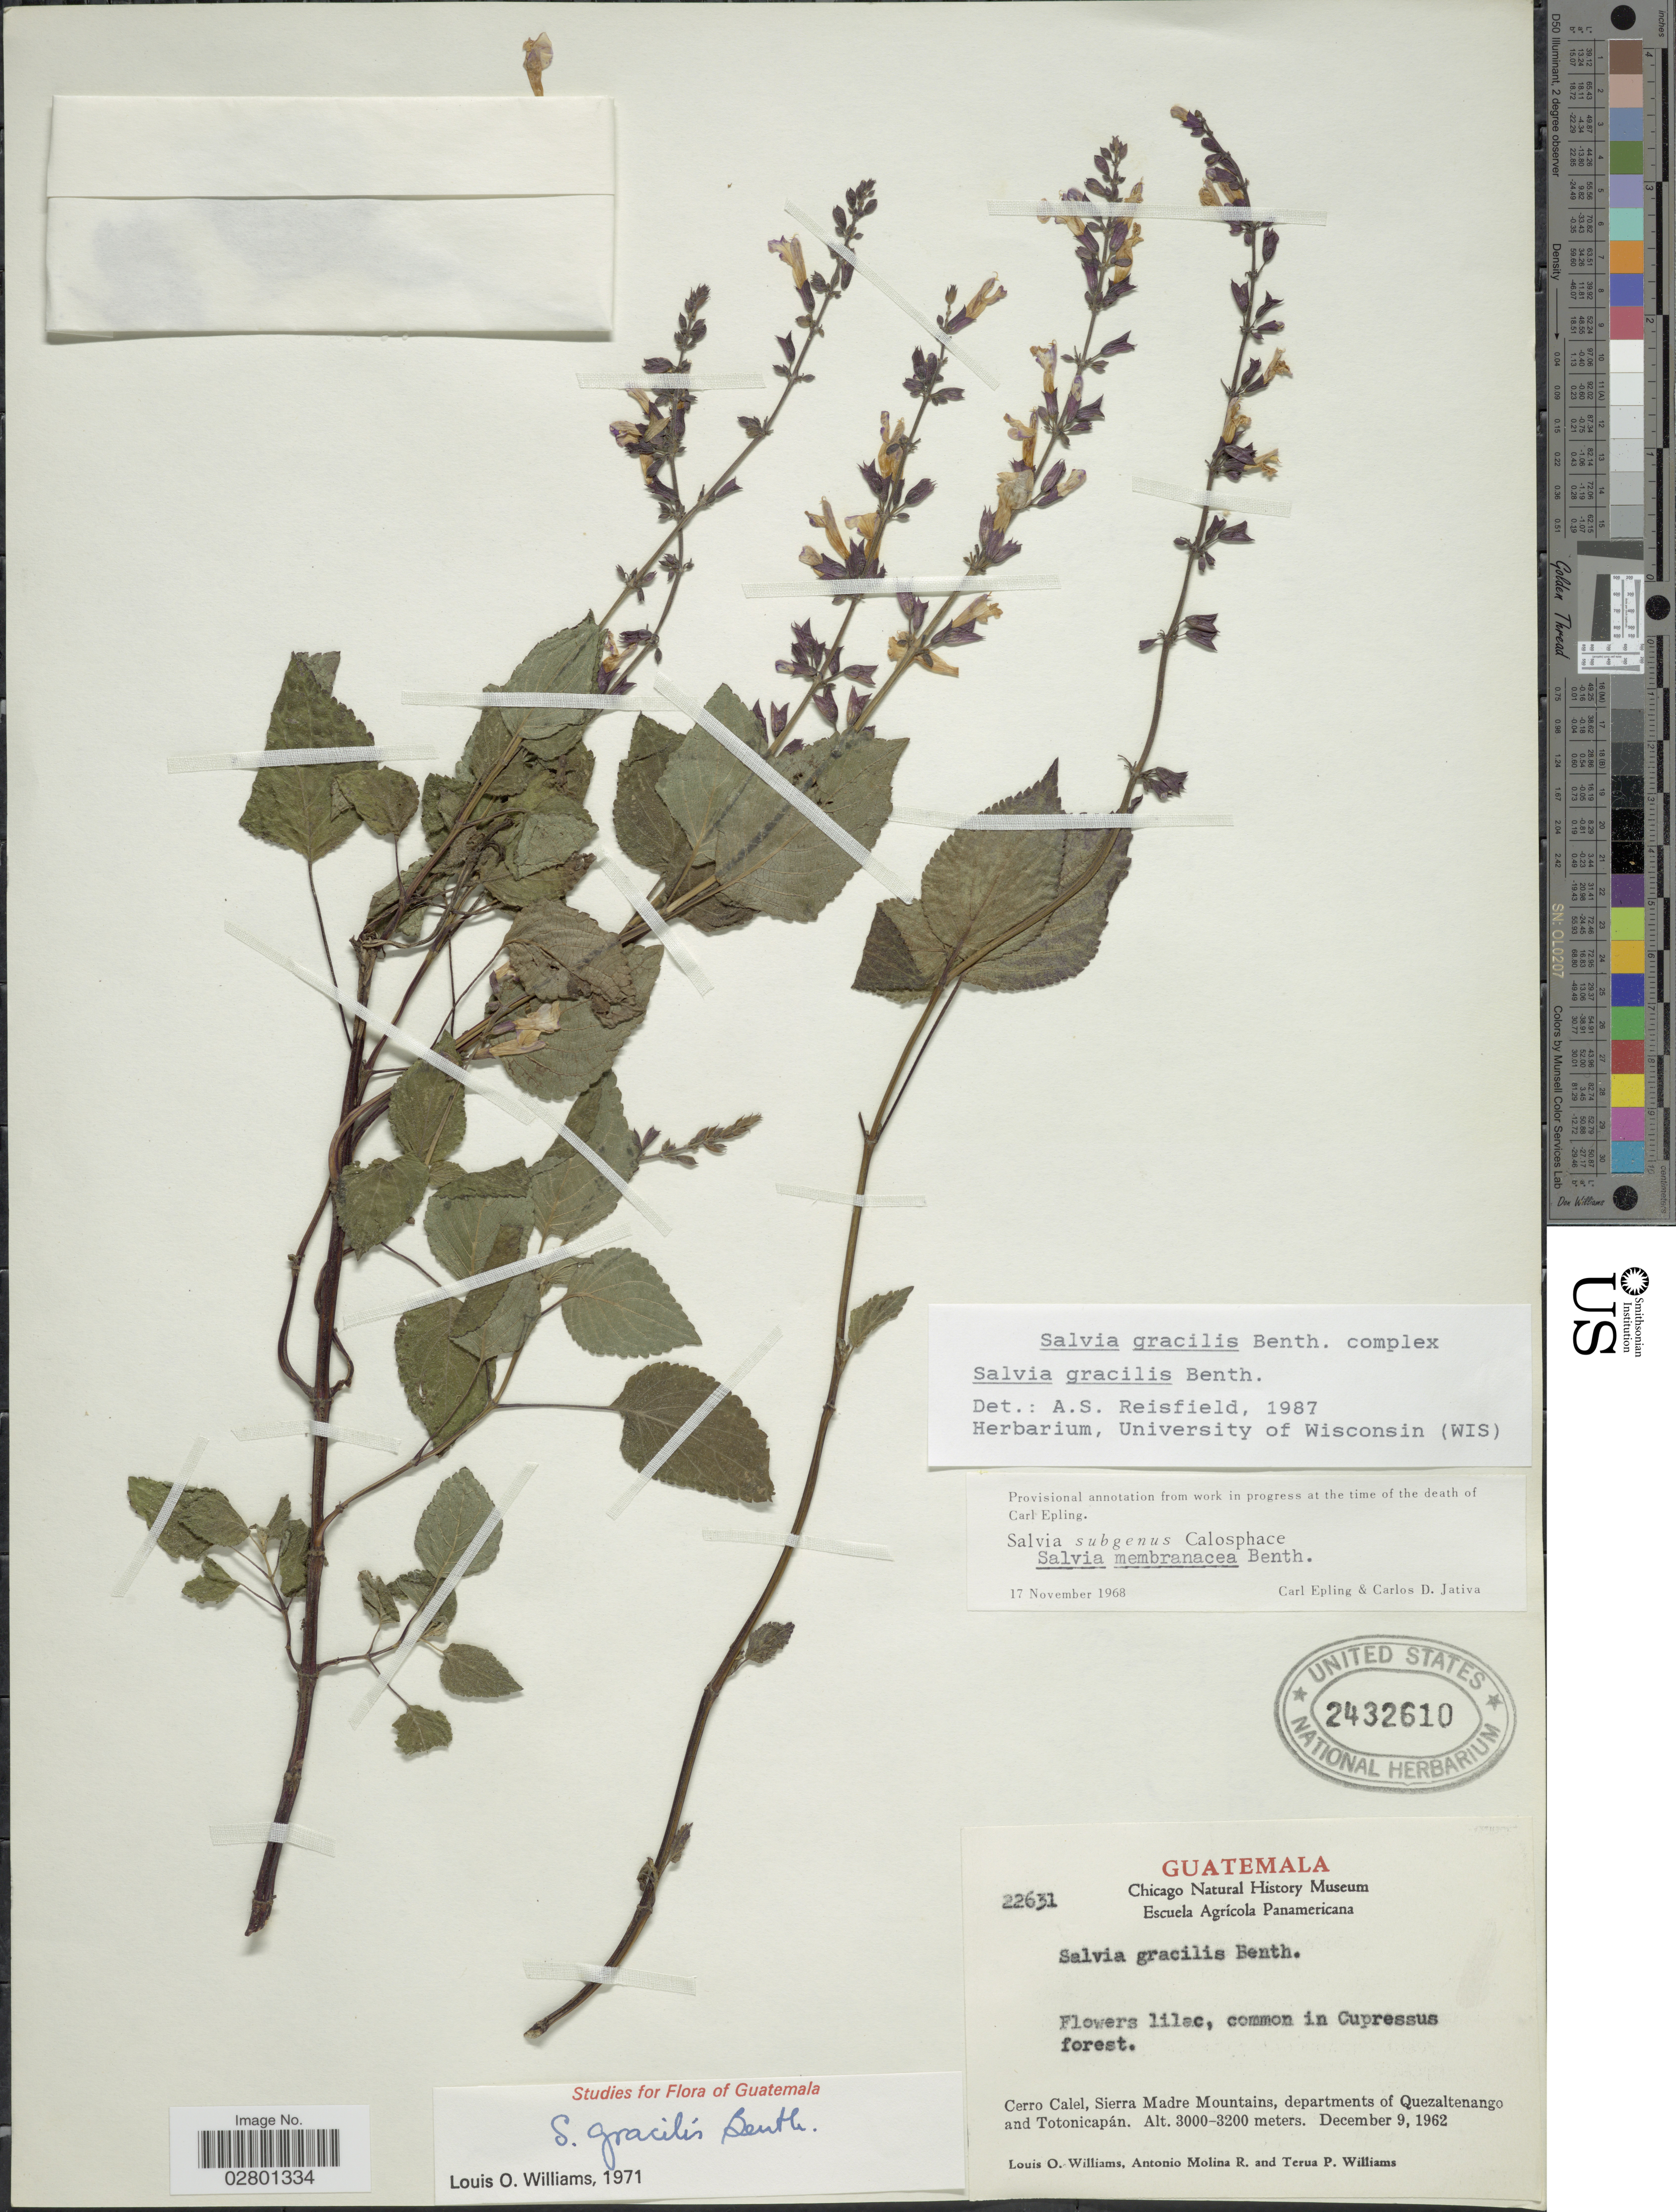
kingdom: Plantae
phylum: Tracheophyta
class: Magnoliopsida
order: Lamiales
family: Lamiaceae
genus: Salvia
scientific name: Salvia gracilis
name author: Benth.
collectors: L. O. Williams, A. Molina R. & T. Williams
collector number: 22631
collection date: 1962-12-09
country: Guatemala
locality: Cerro Calel, Sierra Madre Mountains, departments of Quezaltenango and Totonicapán.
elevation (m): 3000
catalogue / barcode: US 2432610